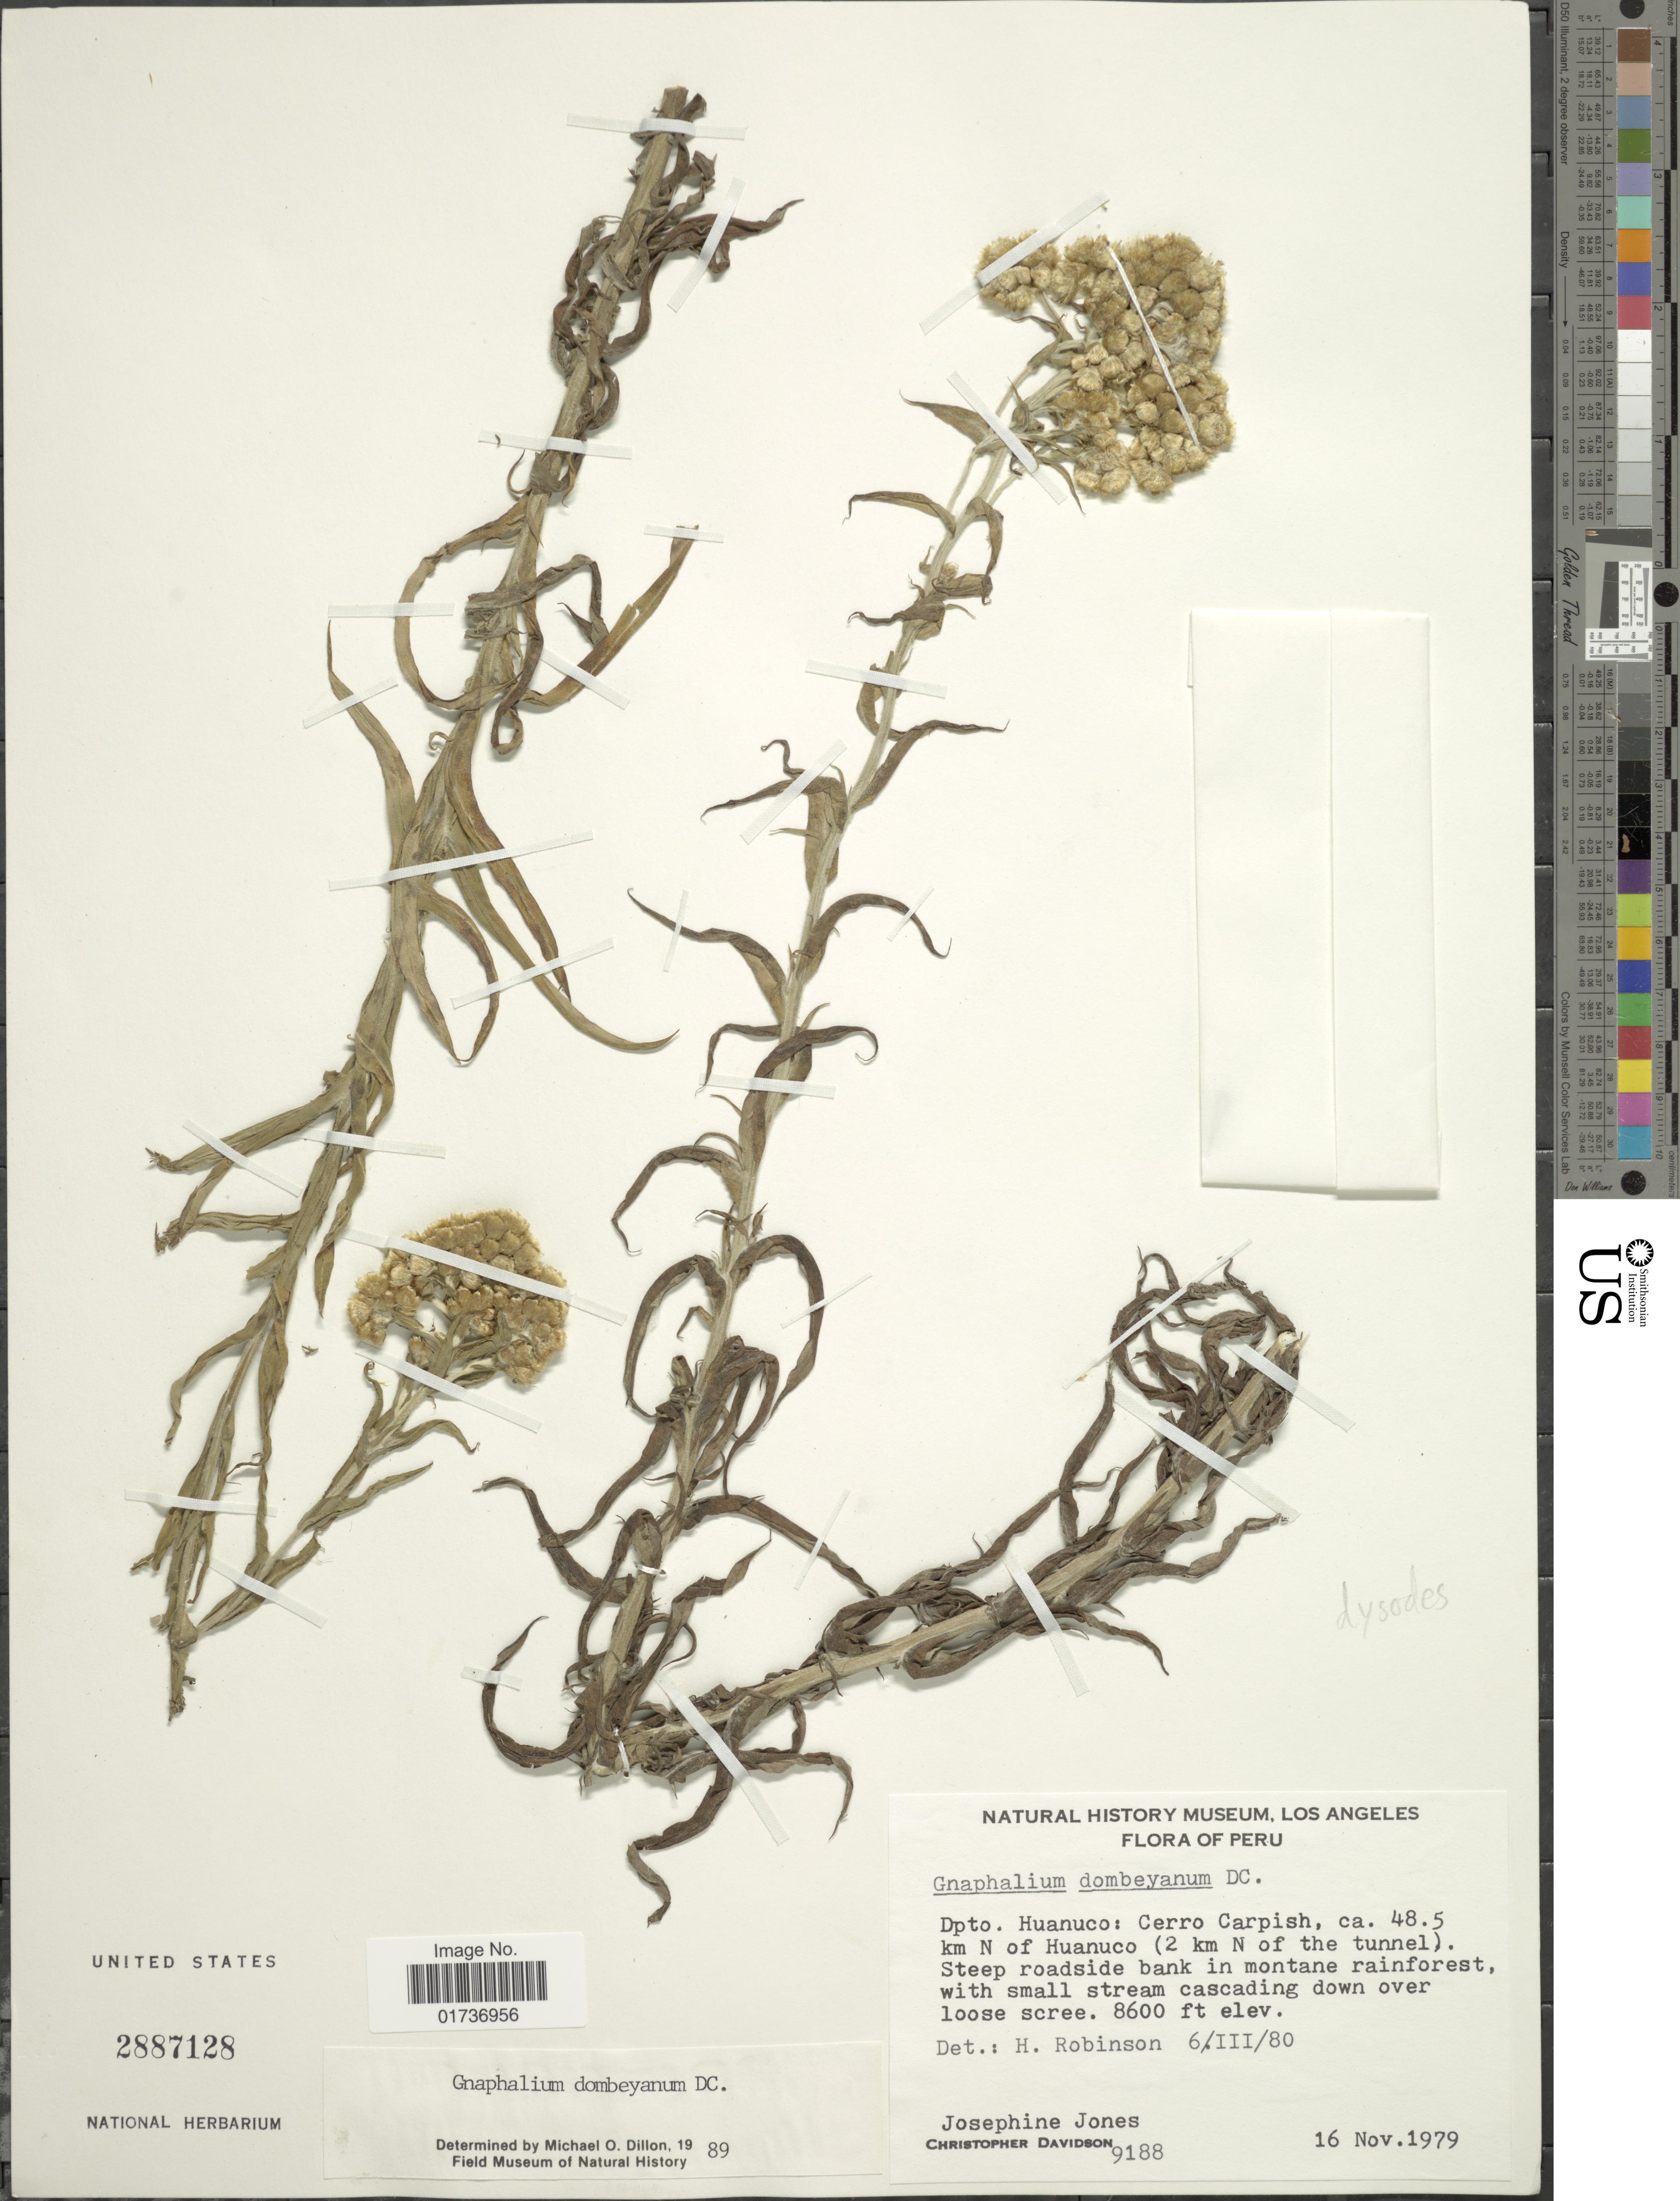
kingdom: Plantae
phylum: Tracheophyta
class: Magnoliopsida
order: Asterales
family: Asteraceae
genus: Gnaphalium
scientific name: Gnaphalium dombeyanum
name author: DC.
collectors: J. Jones & C. Davidson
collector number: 9188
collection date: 1979-11-16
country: Peru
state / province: Huánuco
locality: Dpto Huanuco: Cerro Carpish, ca 48.5 km N of Huanuco ( 2 km N of the tunnel). Steep roadside bank in montane rainforest, with small stream cascading down over loose scree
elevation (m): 2621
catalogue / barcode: US 2887128